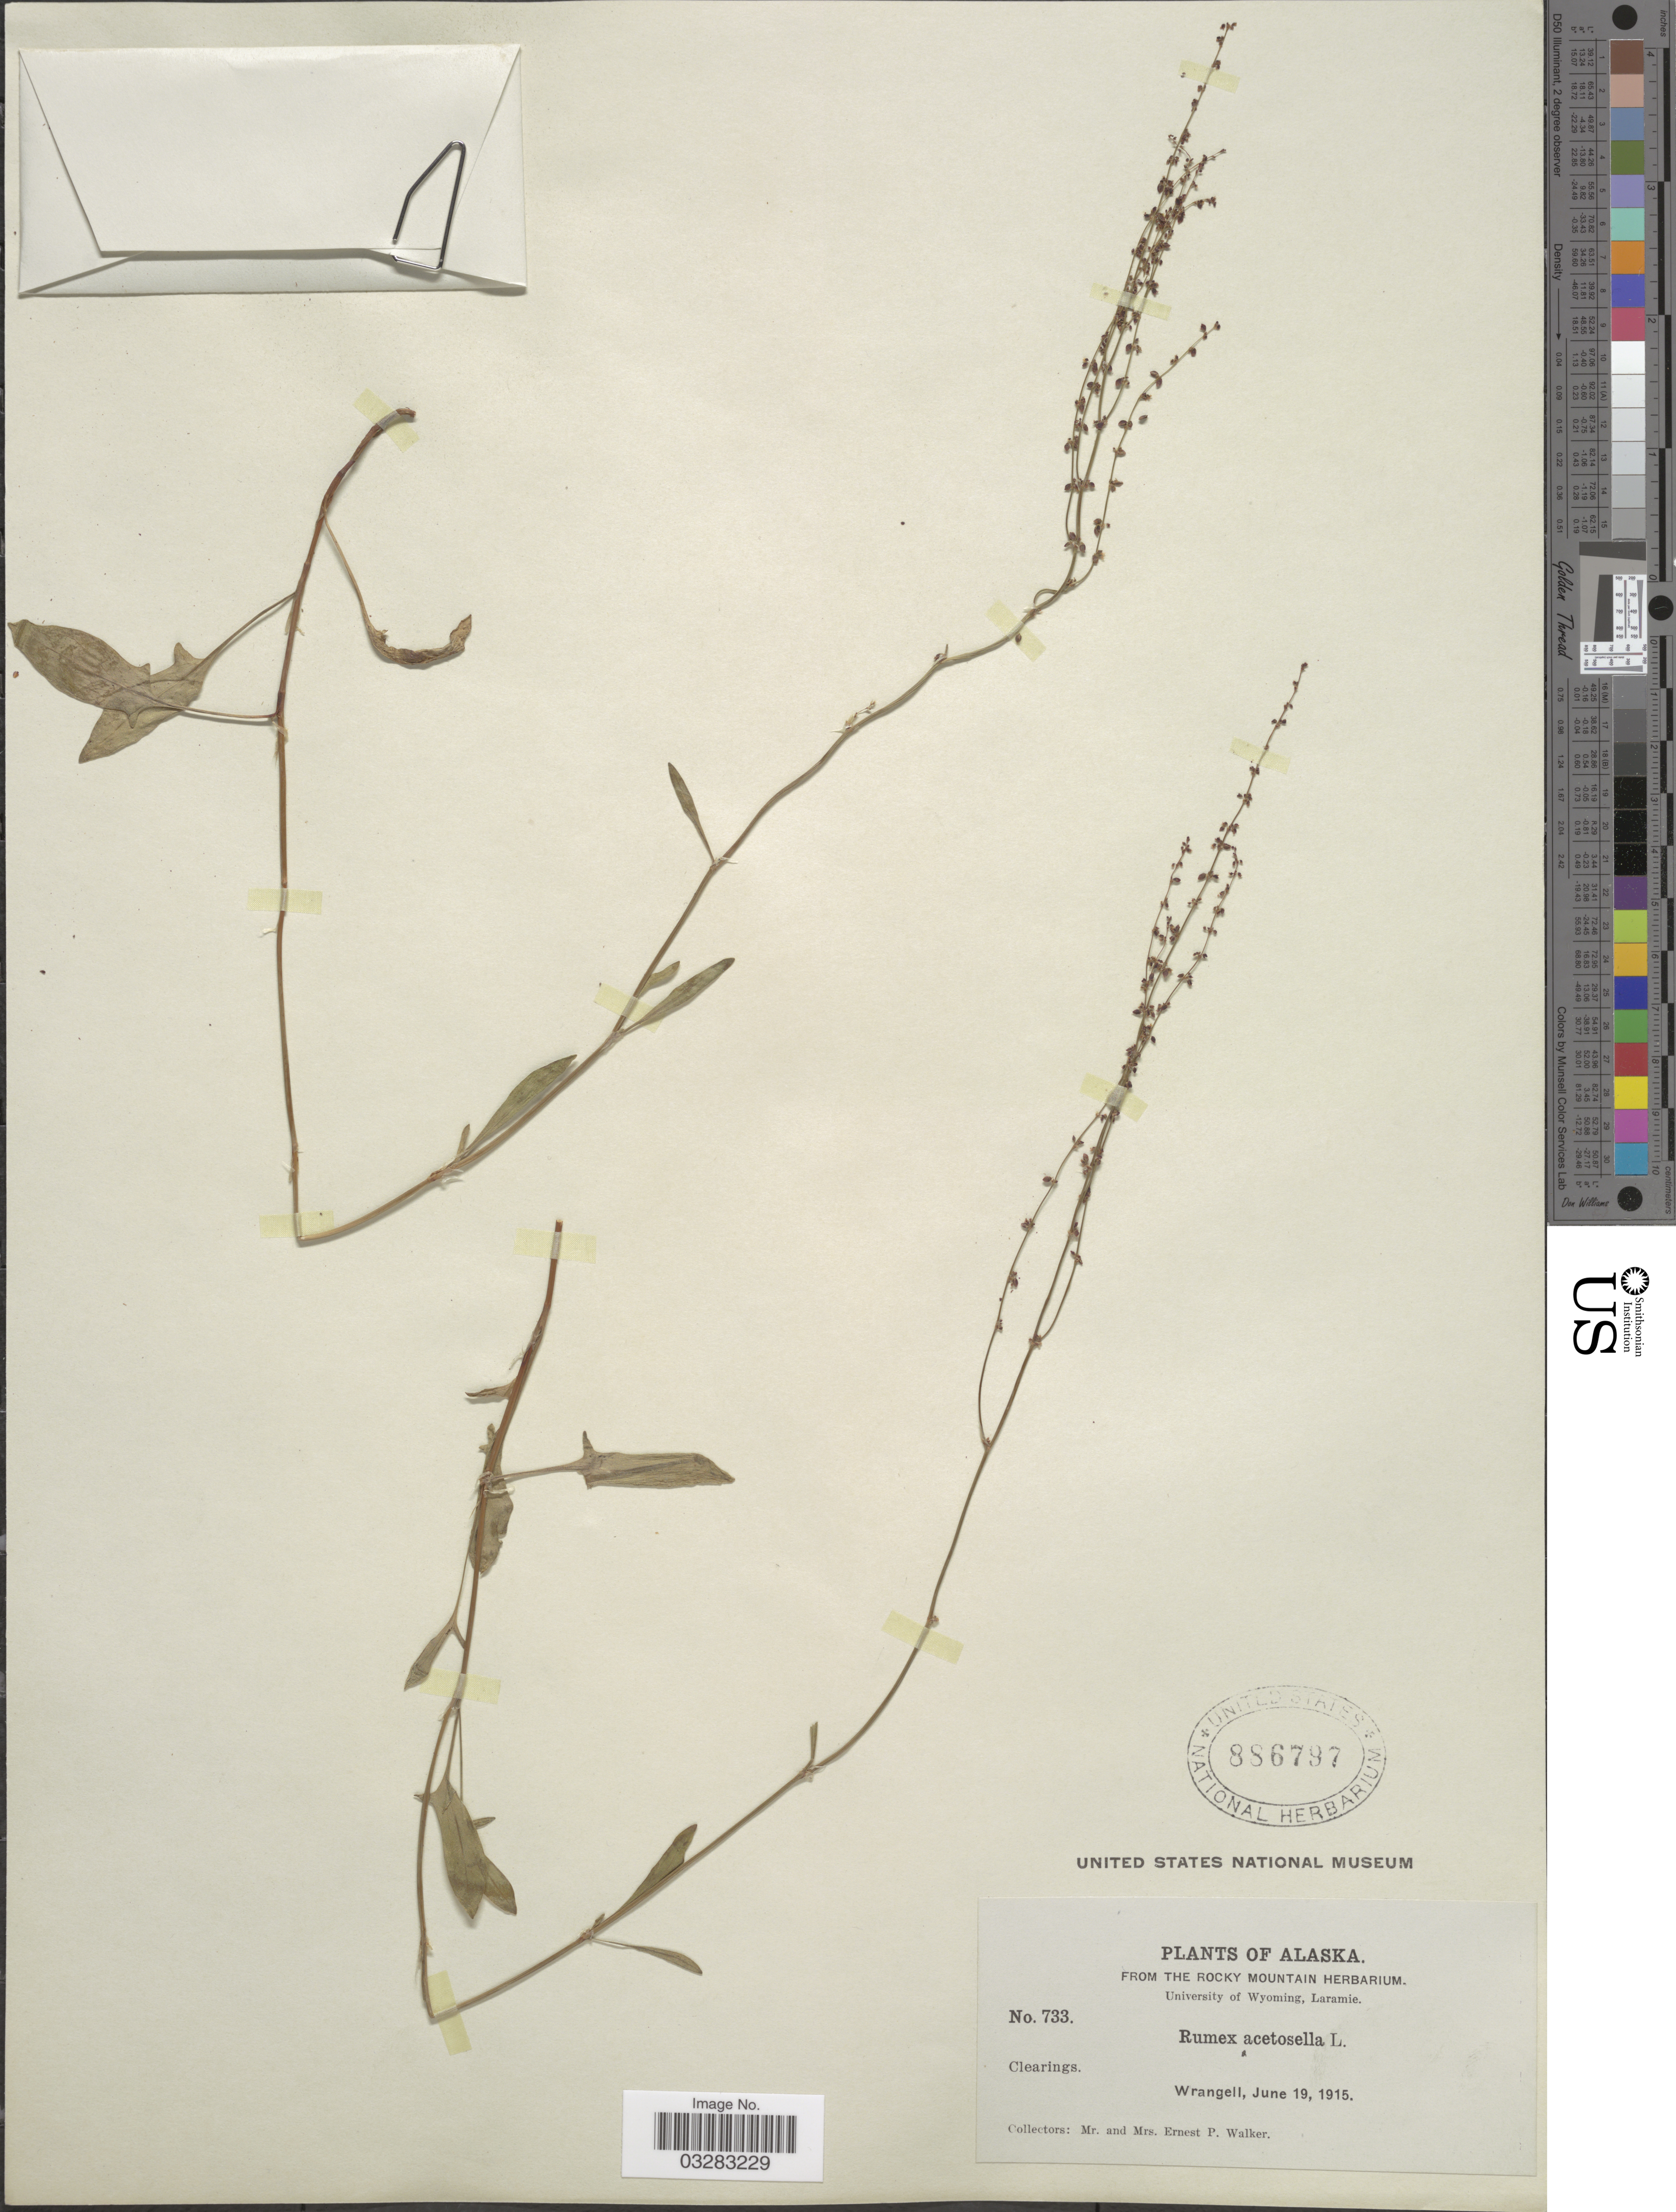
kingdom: Plantae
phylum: Tracheophyta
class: Magnoliopsida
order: Caryophyllales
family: Polygonaceae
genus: Rumex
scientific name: Rumex acetosella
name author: L.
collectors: E. P. Walker & E. Walker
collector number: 733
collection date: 1915-06-19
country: United States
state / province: Alaska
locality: Wrangell.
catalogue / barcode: US 886797